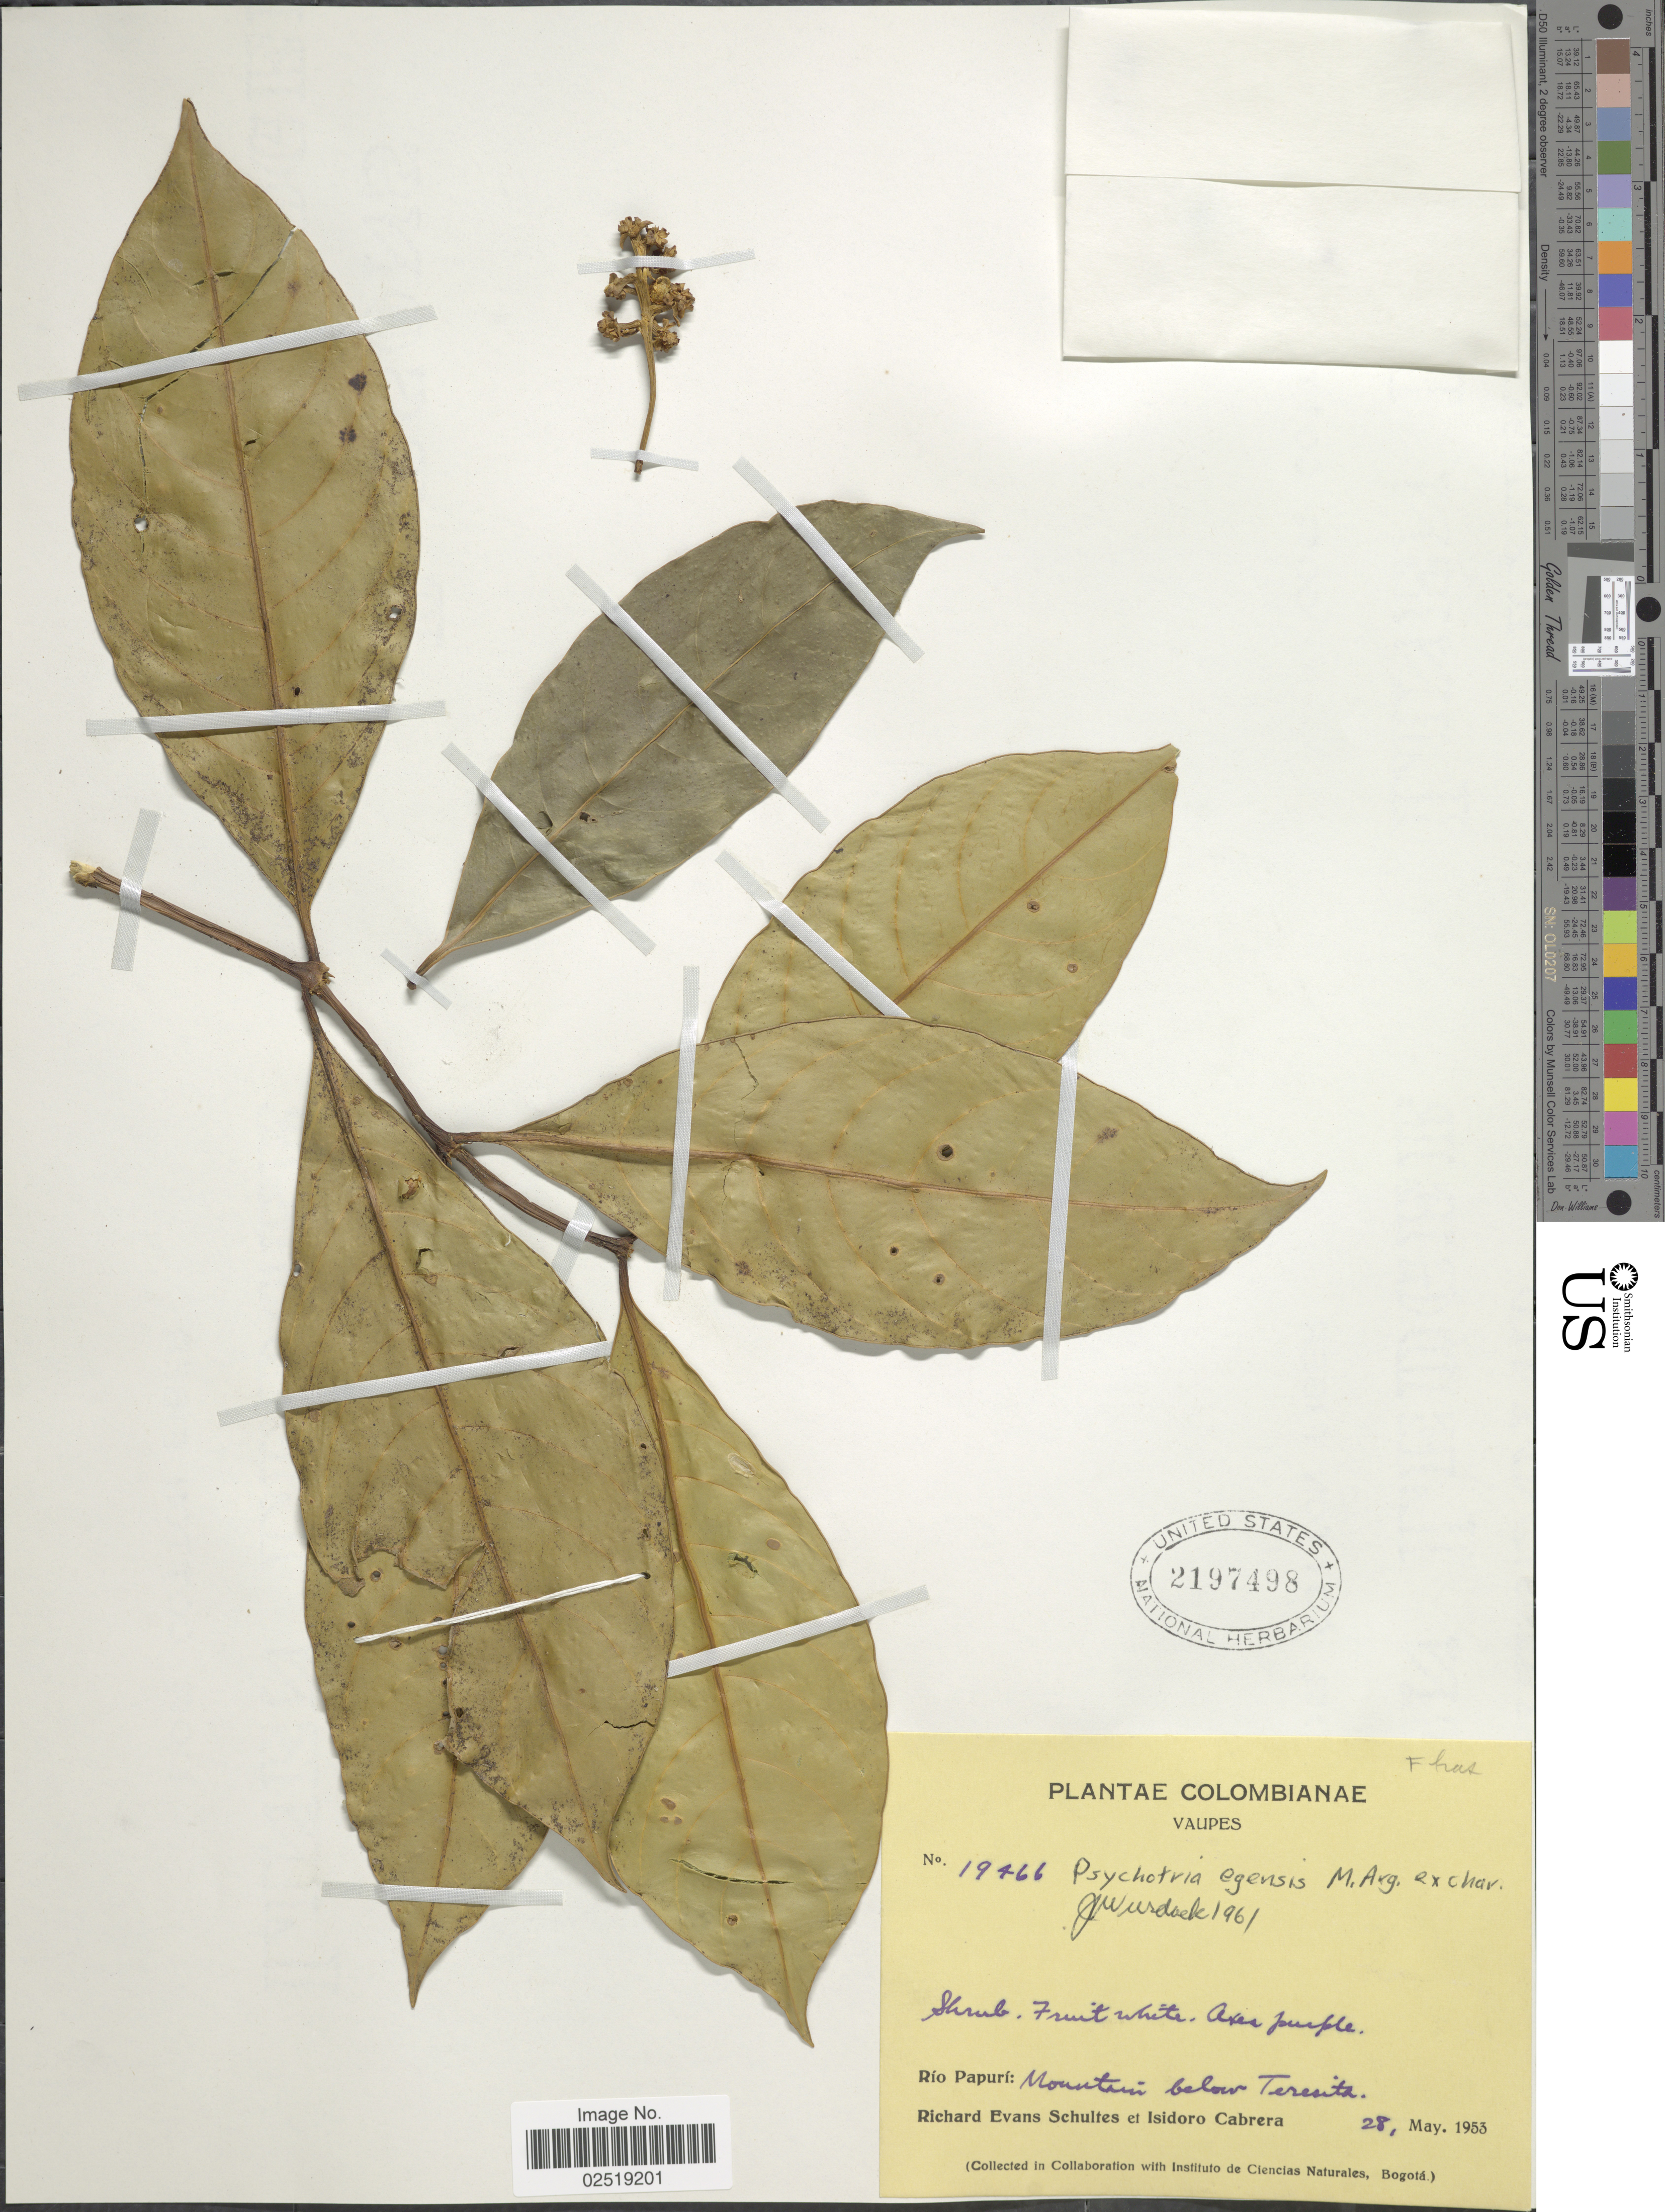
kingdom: Plantae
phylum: Tracheophyta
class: Magnoliopsida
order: Gentianales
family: Rubiaceae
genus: Psychotria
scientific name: Psychotria egensis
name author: Müll. Arg.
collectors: R. E. Schultes & I. Cabrera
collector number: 19466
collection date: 1953-05-28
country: Colombia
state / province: Vaupés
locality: Rio Papuri: Mountain below Teresita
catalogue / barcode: US 2197498